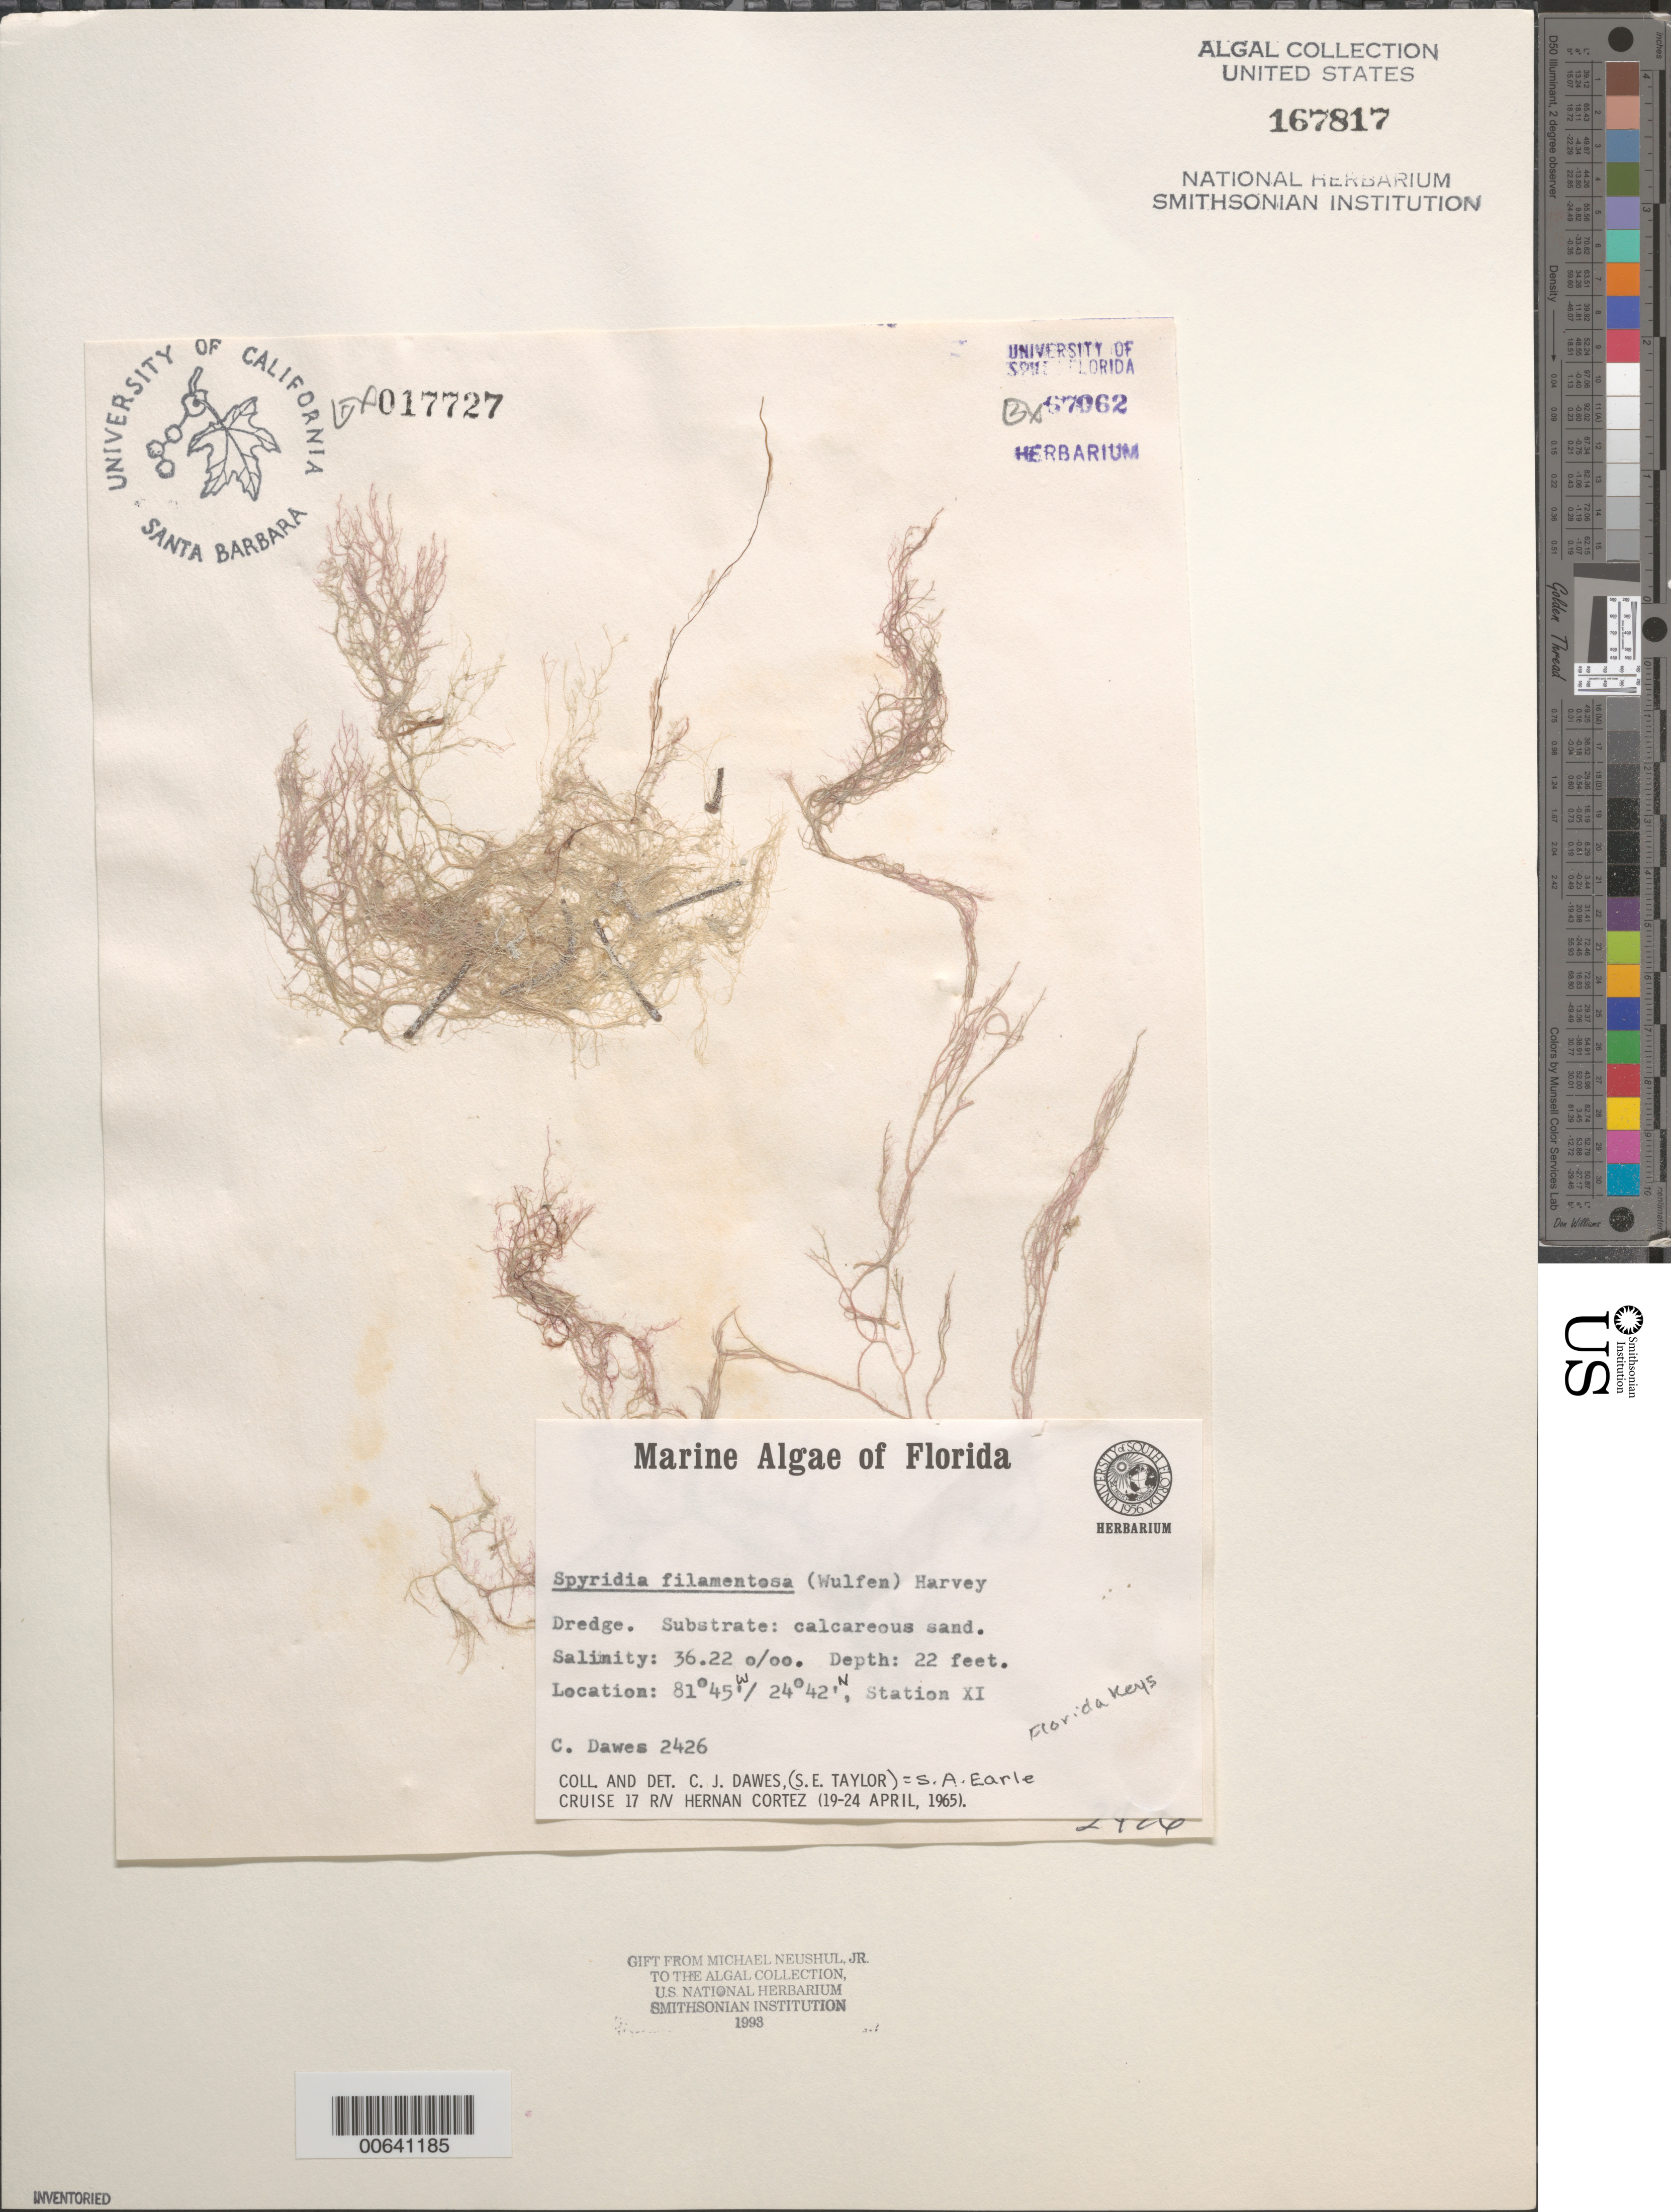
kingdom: Plantae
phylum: Rhodophyta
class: Florideophyceae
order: Ceramiales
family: Spyridiaceae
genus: Spyridia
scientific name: Spyridia filamentosa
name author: (Wulfen) Harv.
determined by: Dawes, C. J.; Earle, S. A.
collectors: C. Dawes & S. A. Earle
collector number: CJD 2426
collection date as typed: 19 Apr 1965 to 24 Apr 1965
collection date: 1965-04-19/1965-04-24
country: United States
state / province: Florida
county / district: Monroe County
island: Florida Keys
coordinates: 24 42' N, 81 45' W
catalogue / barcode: US 167817